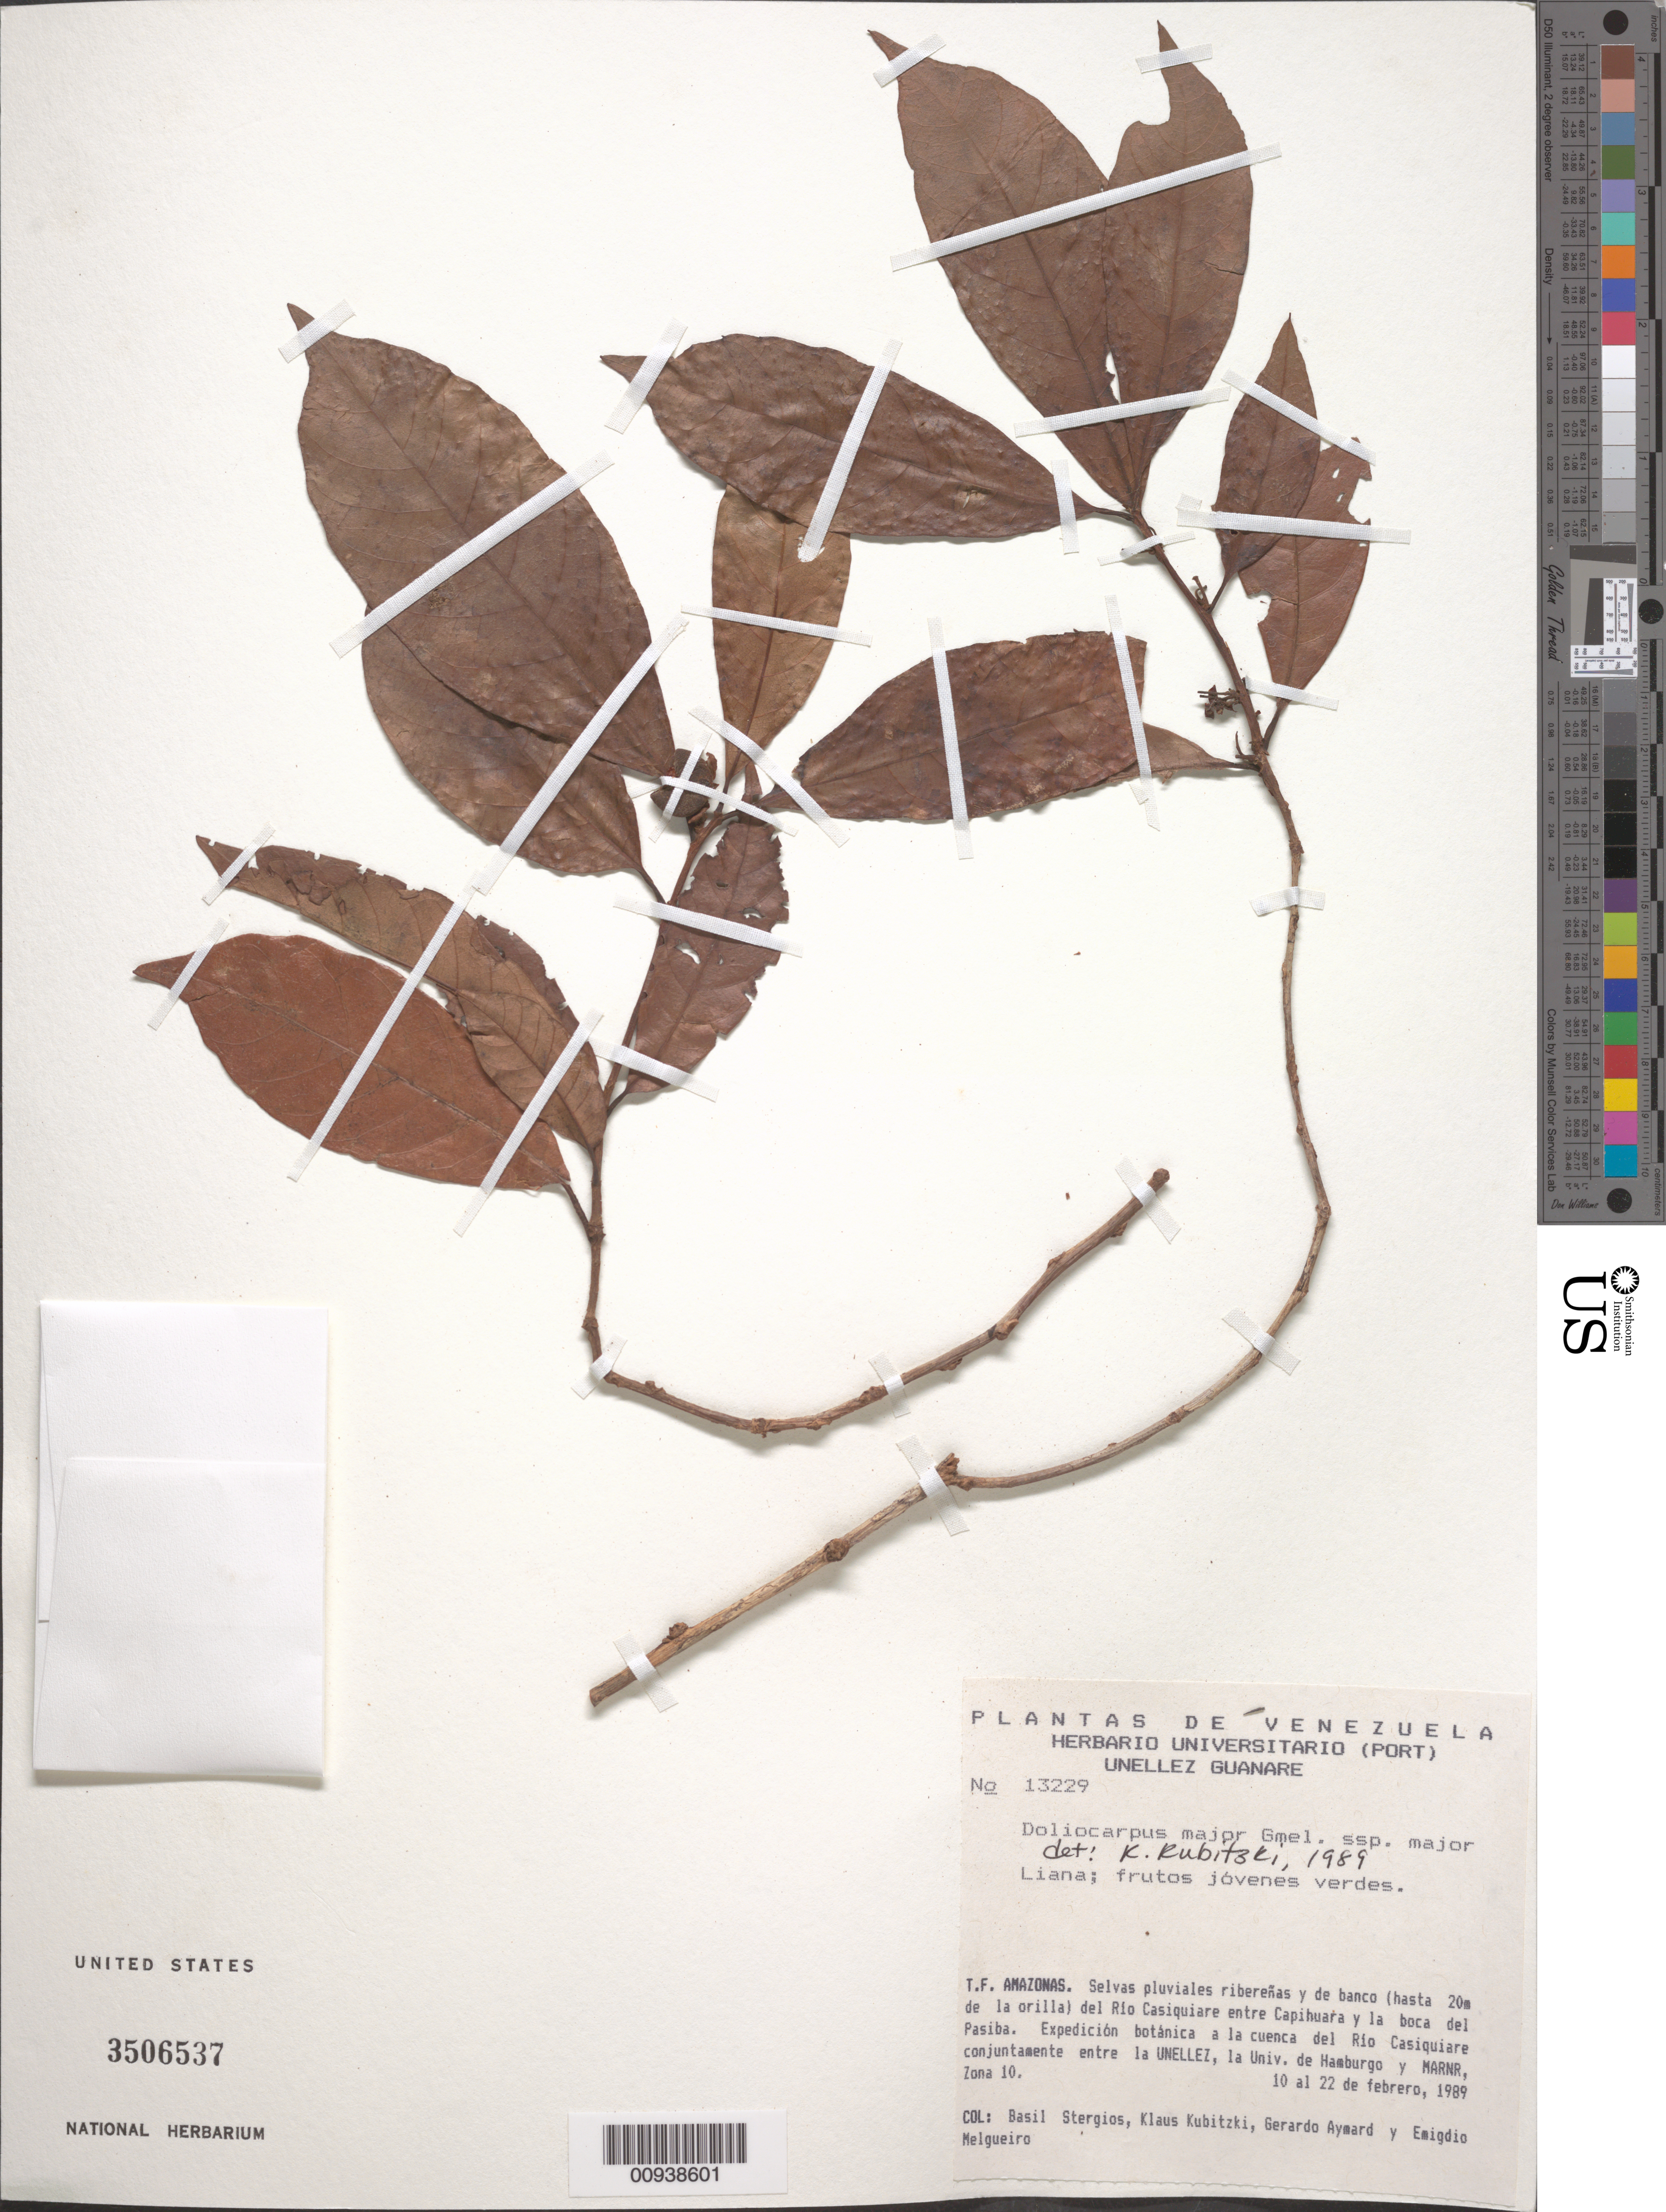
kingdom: Plantae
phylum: Tracheophyta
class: Magnoliopsida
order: Dilleniales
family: Dilleniaceae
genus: Doliocarpus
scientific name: Doliocarpus major subsp. major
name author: J.F. Gmel.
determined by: Kubitzki, Klaus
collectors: B. G. Stergios, K. Kubitzki, G. A. Aymard & E. Melgueiro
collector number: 13229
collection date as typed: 10-Feb-89 to 22-Feb-89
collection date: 1989-02-10/1989-02-22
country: Venezuela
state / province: Amazonas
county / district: Río Negro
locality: Río Casiquiare, entre Capihuara y la boca del Pasiba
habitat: Selvas pluviales ribereñas y de banco (hasta 20 m de la orilla) del rio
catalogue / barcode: US 3506537